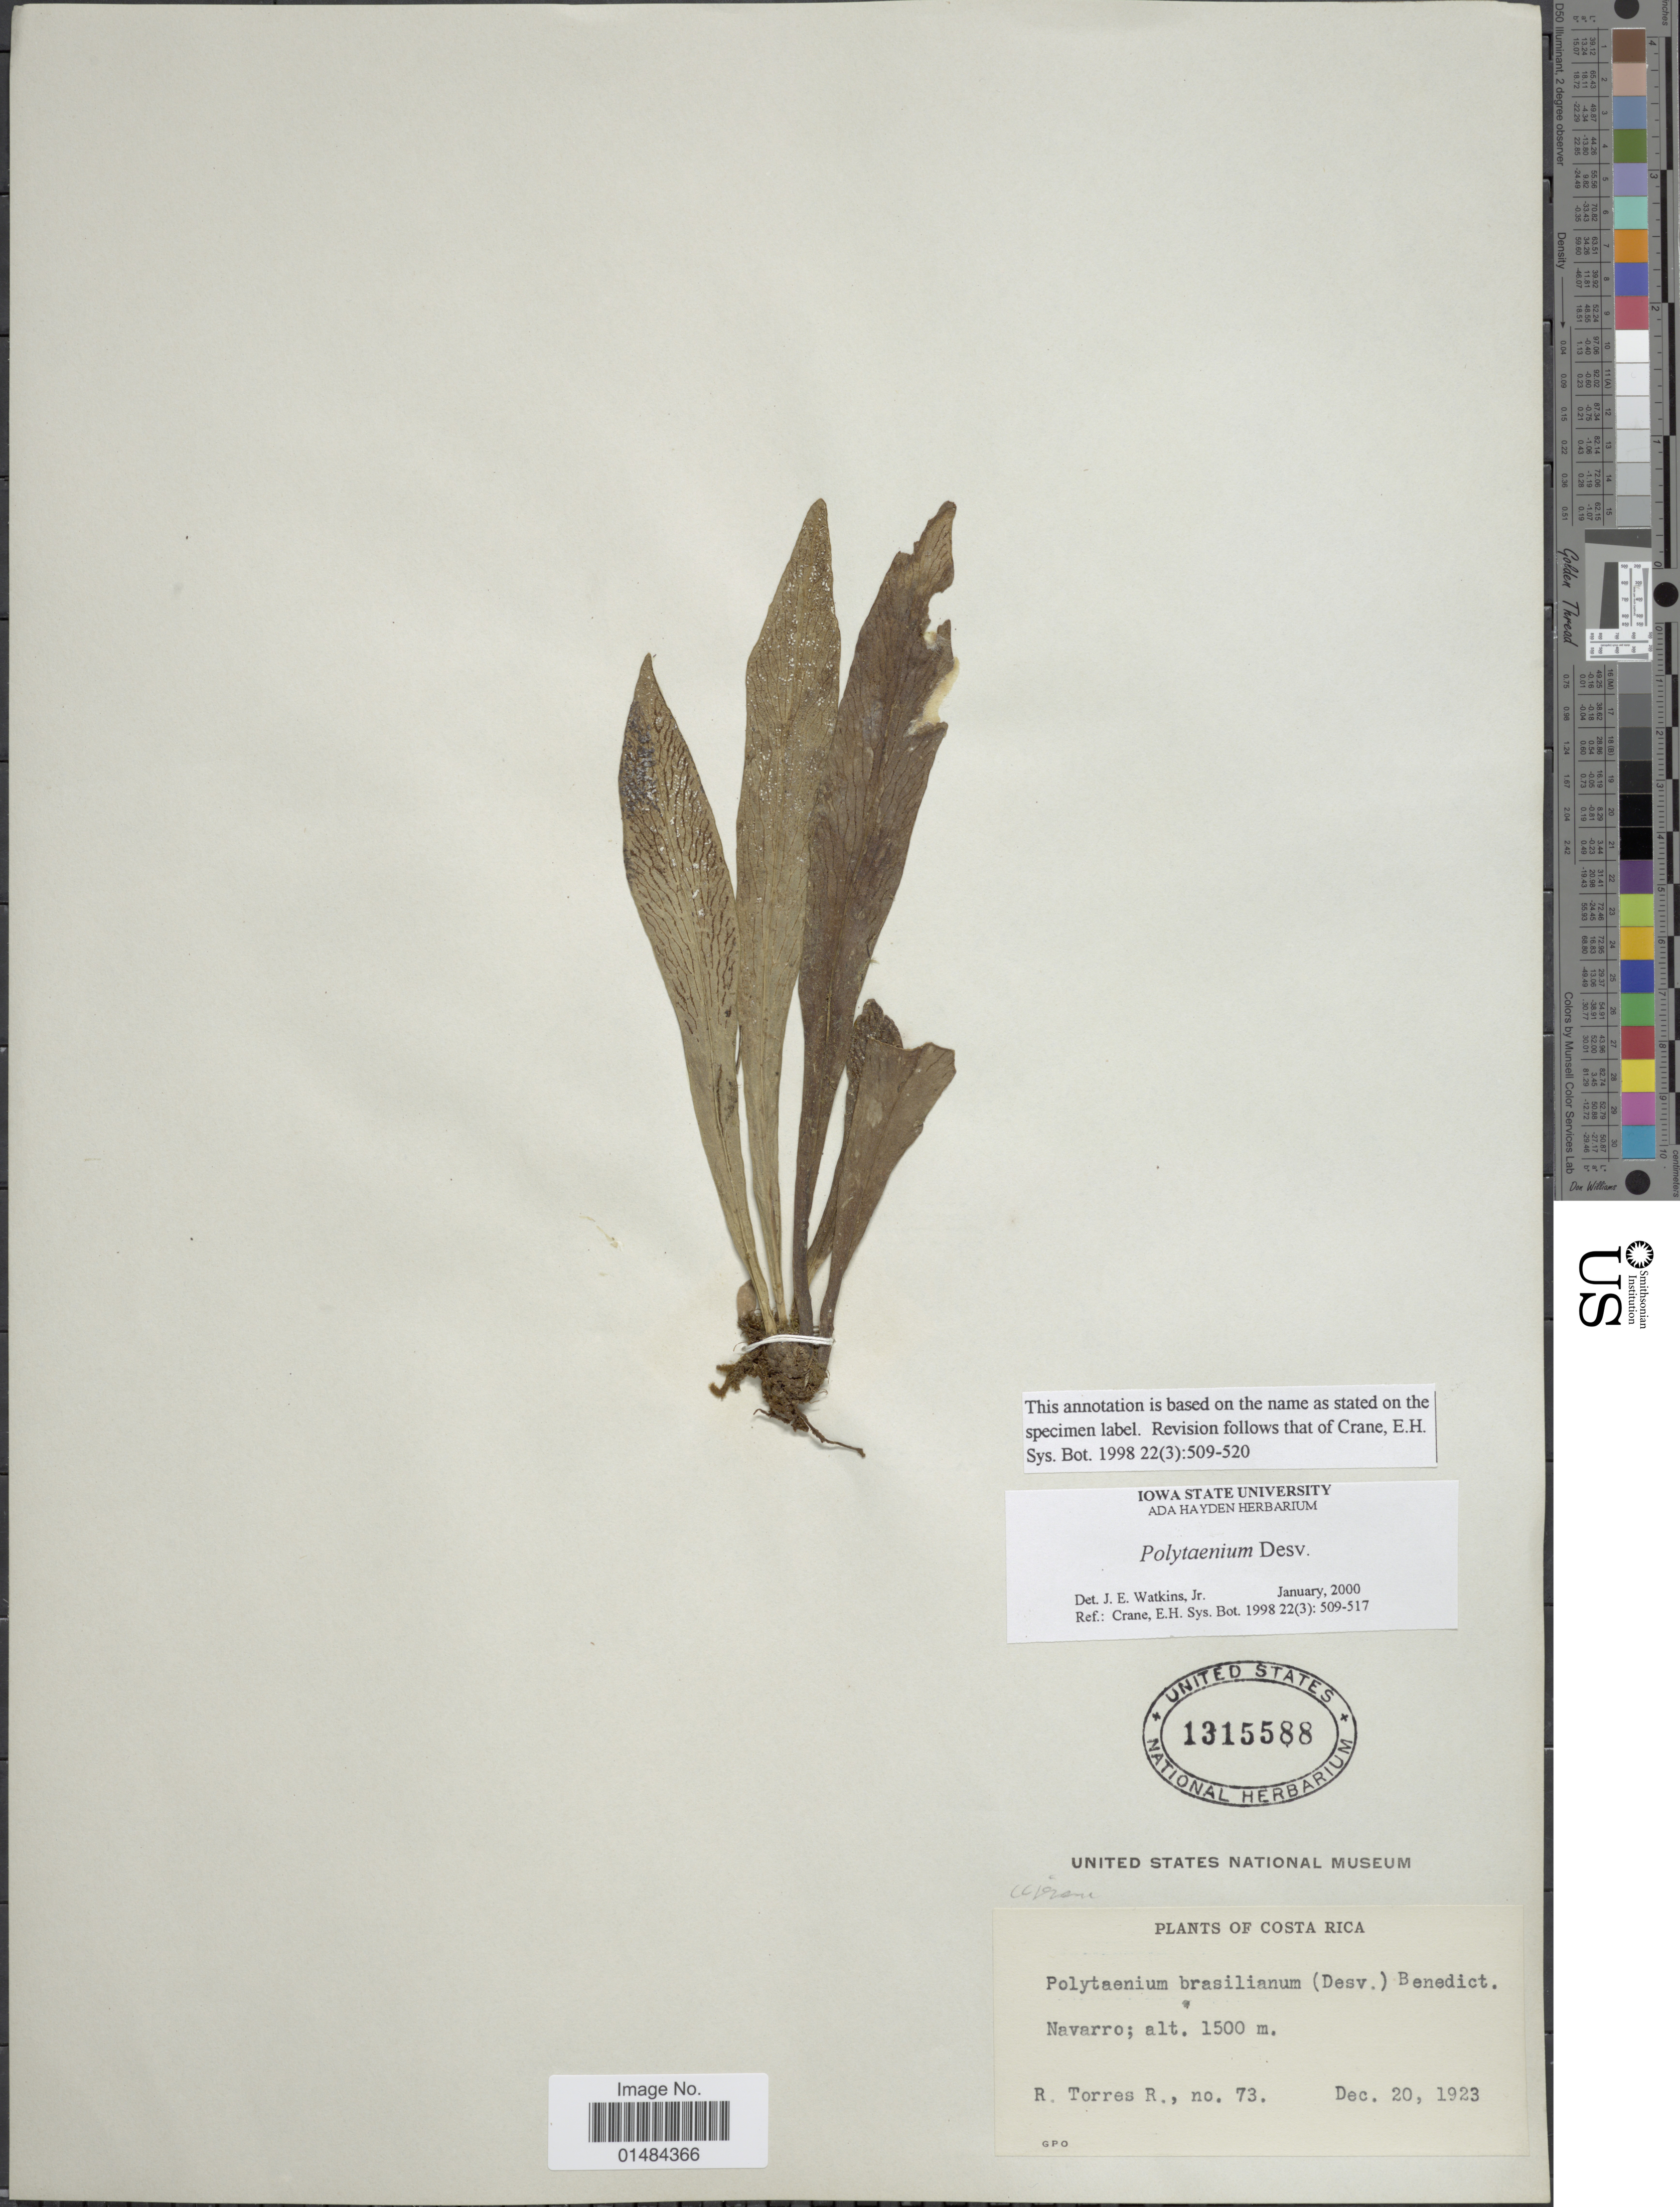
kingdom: Plantae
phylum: Tracheophyta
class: Polypodiopsida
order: Polypodiales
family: Pteridaceae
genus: Polytaenium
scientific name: Polytaenium cajenense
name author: (Desv.) Benedict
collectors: R. Torres R.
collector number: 73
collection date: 1923-12-20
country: Costa Rica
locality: Costa Rica, Navarro.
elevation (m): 1500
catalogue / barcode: US 1315588